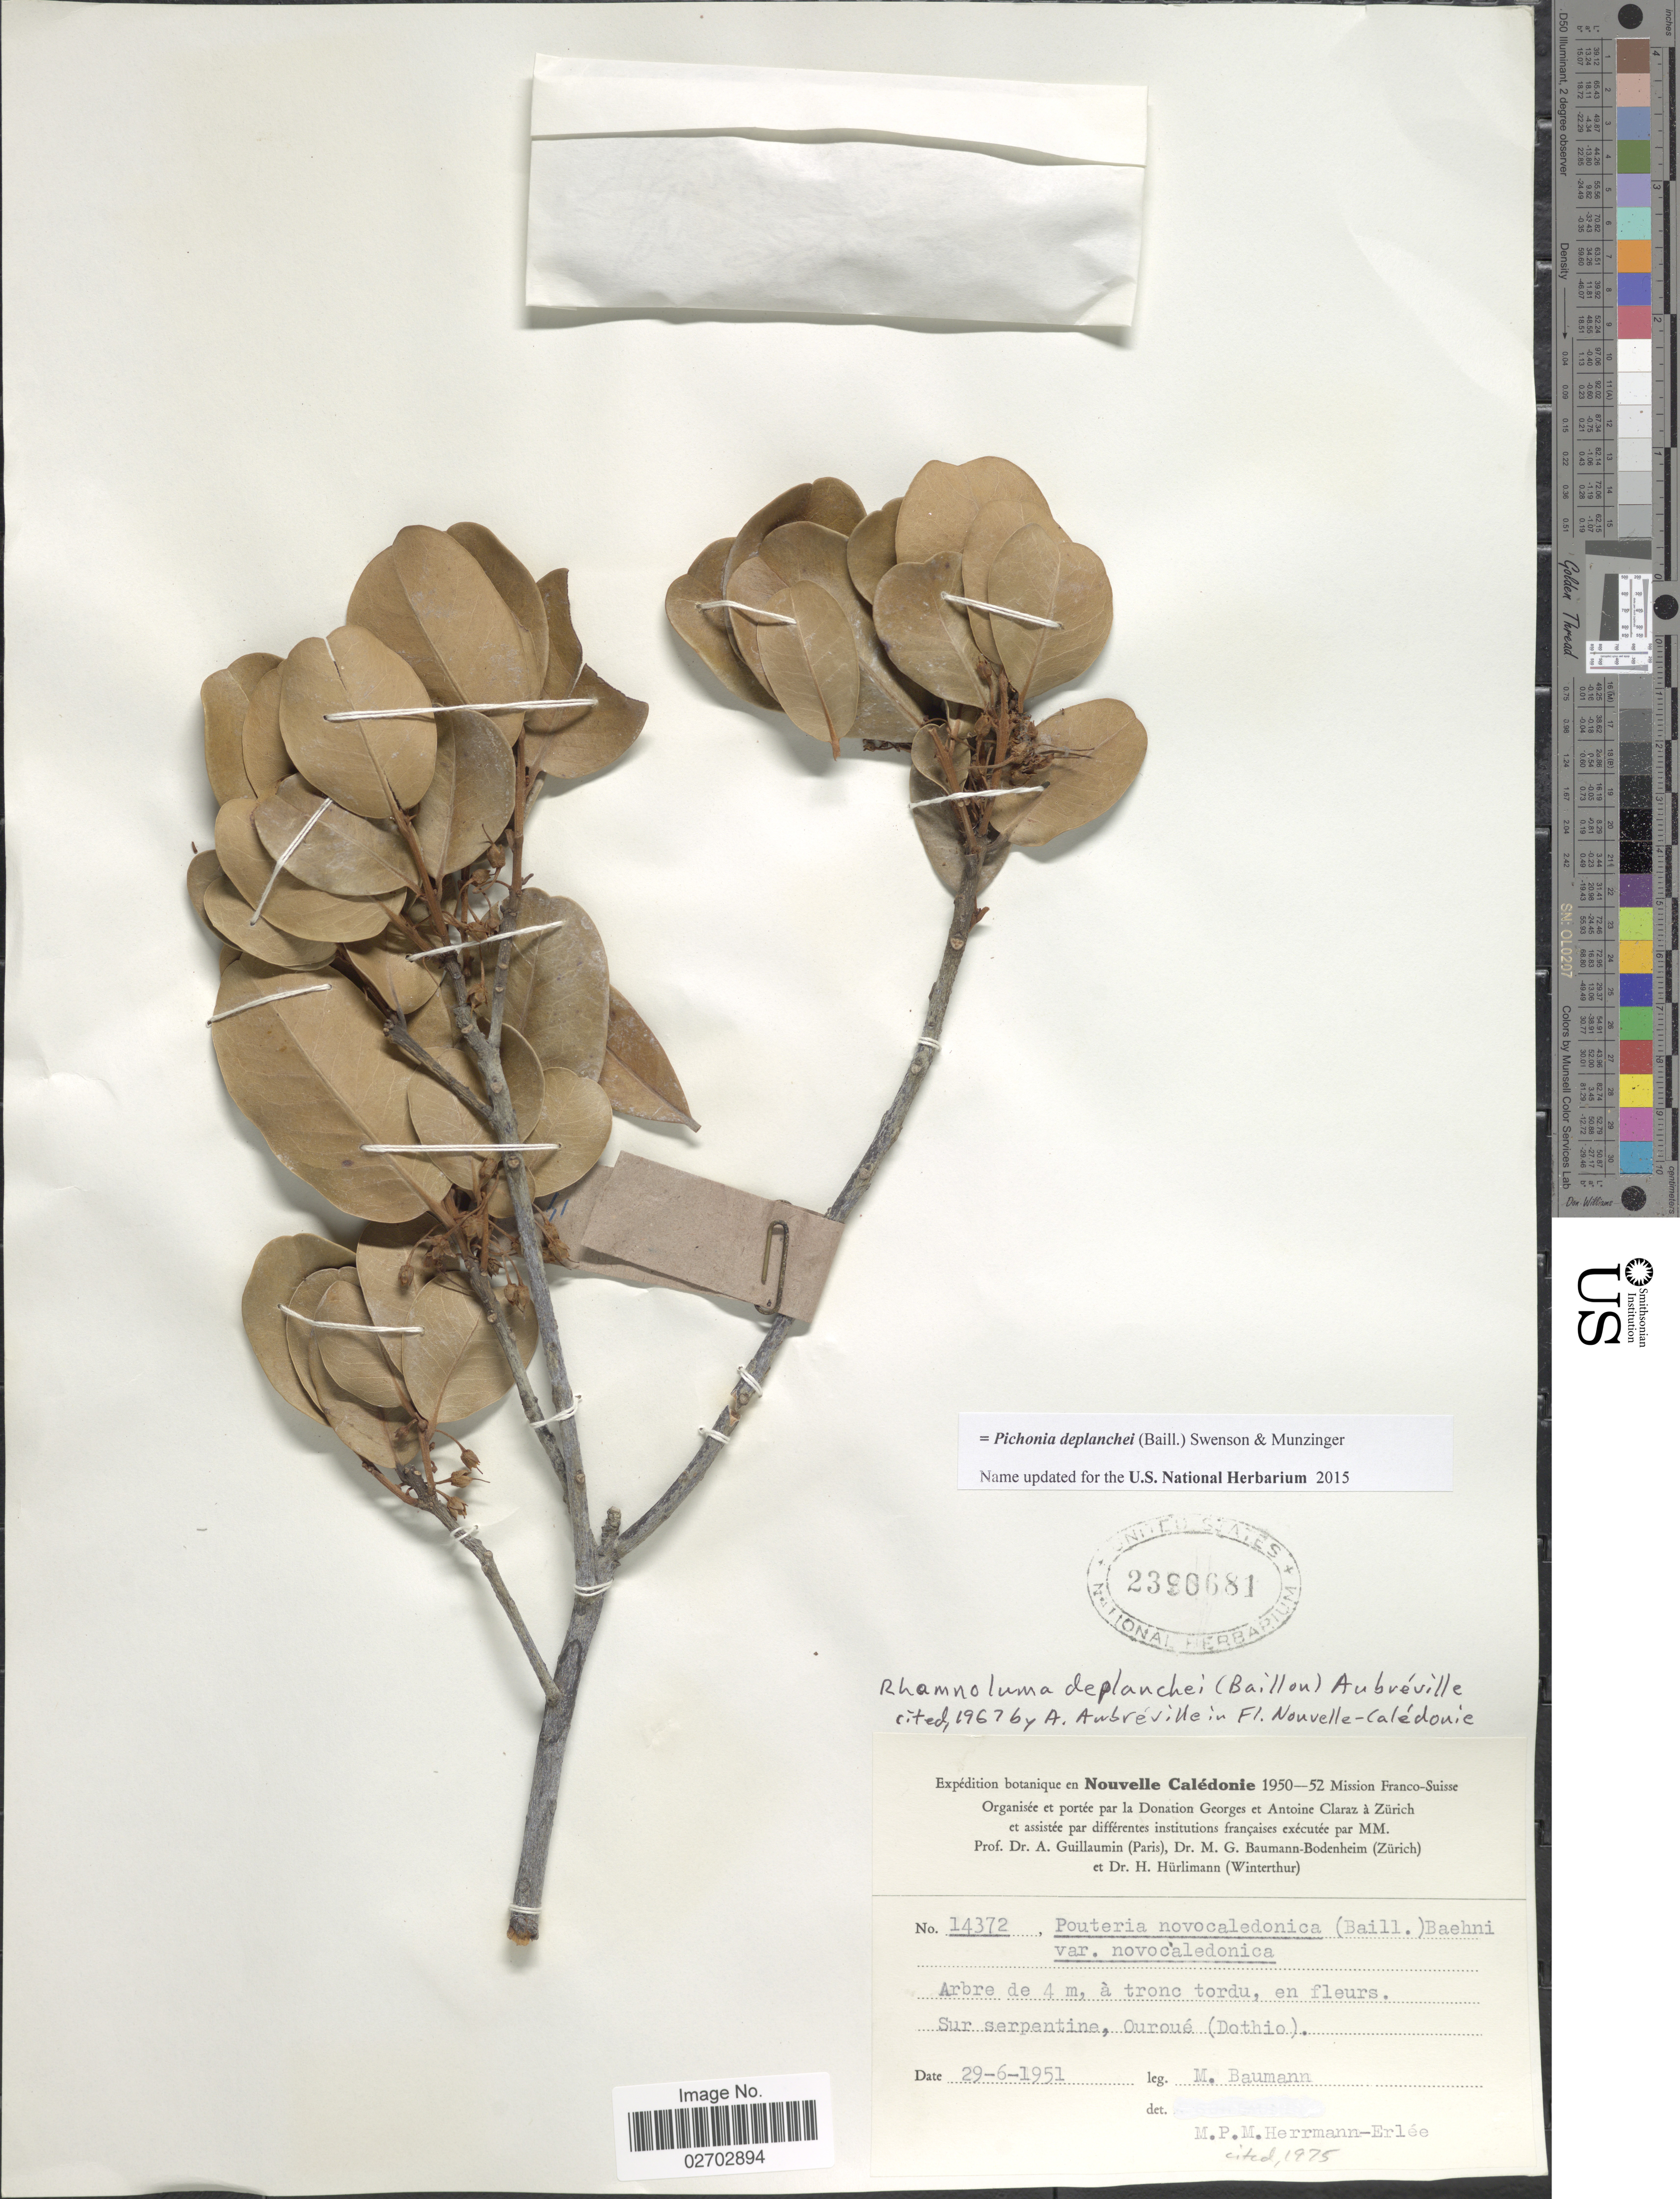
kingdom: Plantae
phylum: Tracheophyta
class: Magnoliopsida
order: Ericales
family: Sapotaceae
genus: Pichonia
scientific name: Pichonia deplanchei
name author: (Baill.) Swenson & Munzinger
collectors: M. Baumann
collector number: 14372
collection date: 1951-06-29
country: New Caledonia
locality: Ouroue (Dothie)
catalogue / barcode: US 2398681